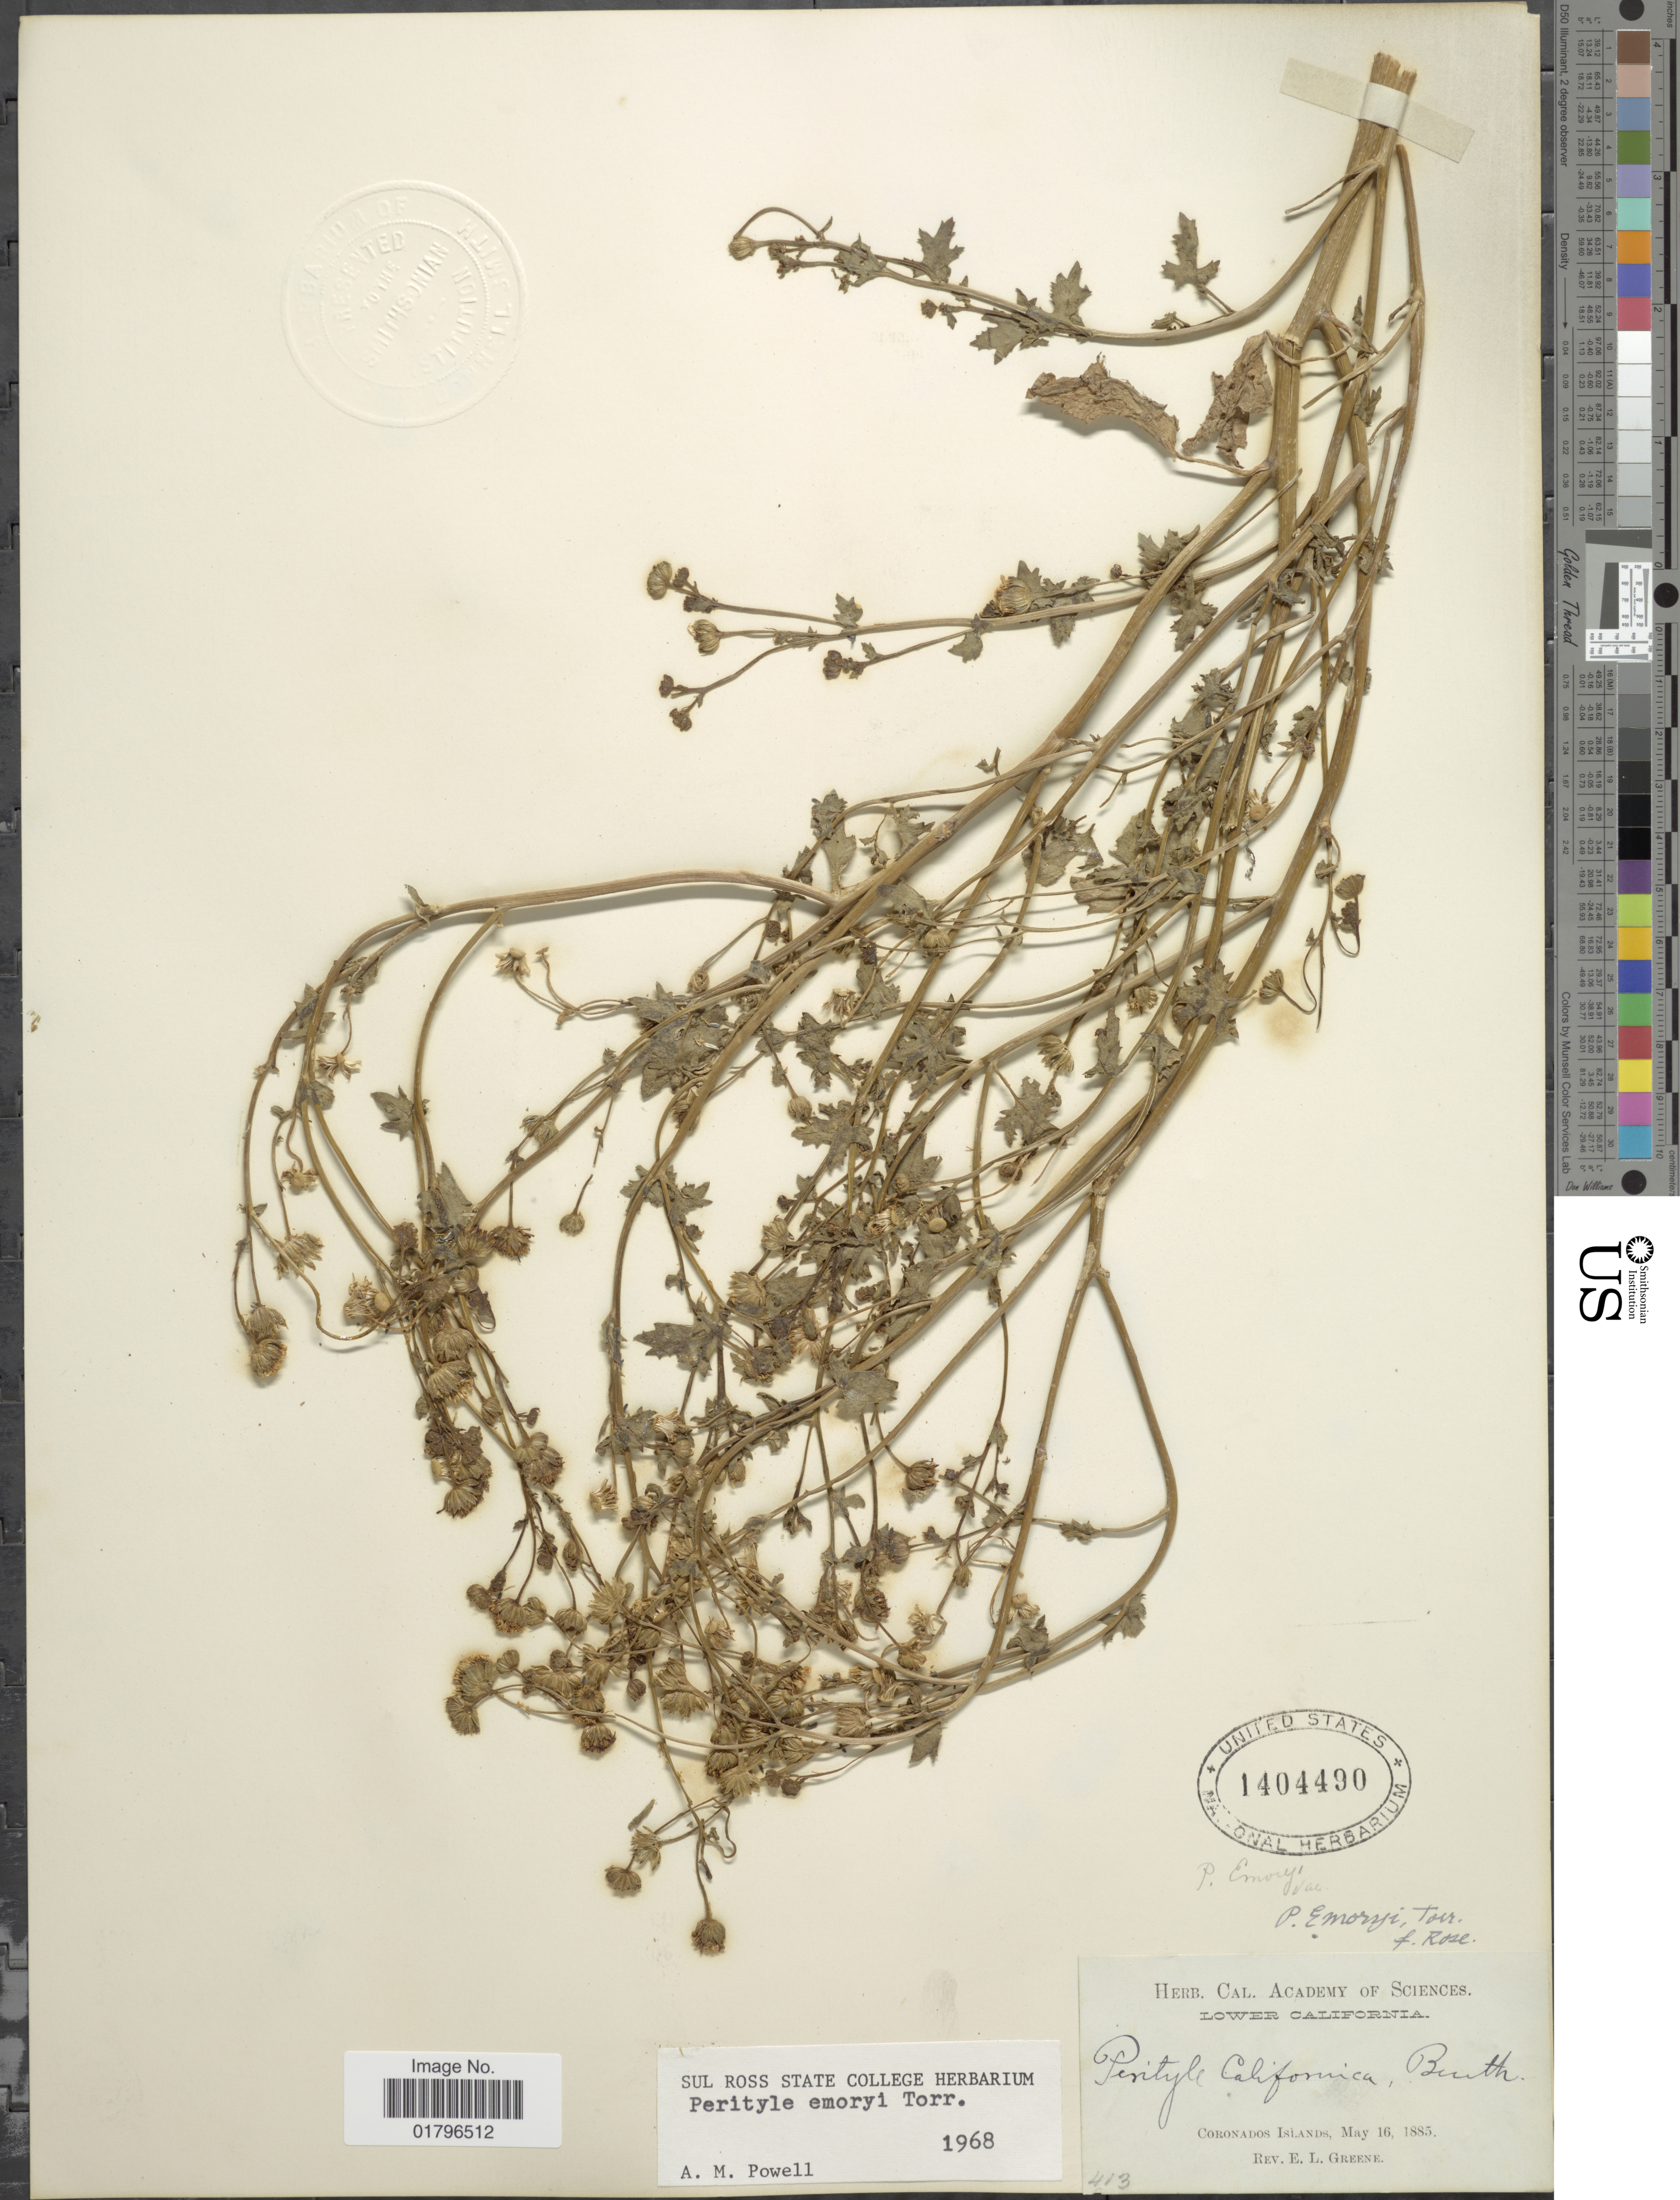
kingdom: Plantae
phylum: Tracheophyta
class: Magnoliopsida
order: Asterales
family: Asteraceae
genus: Perityle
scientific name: Perityle emoryi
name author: Torr.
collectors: E. L. Greene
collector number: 413*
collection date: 1885-05-16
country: Mexico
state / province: Baja California Sur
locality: Lower California. Coronados Islands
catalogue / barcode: US 1404490